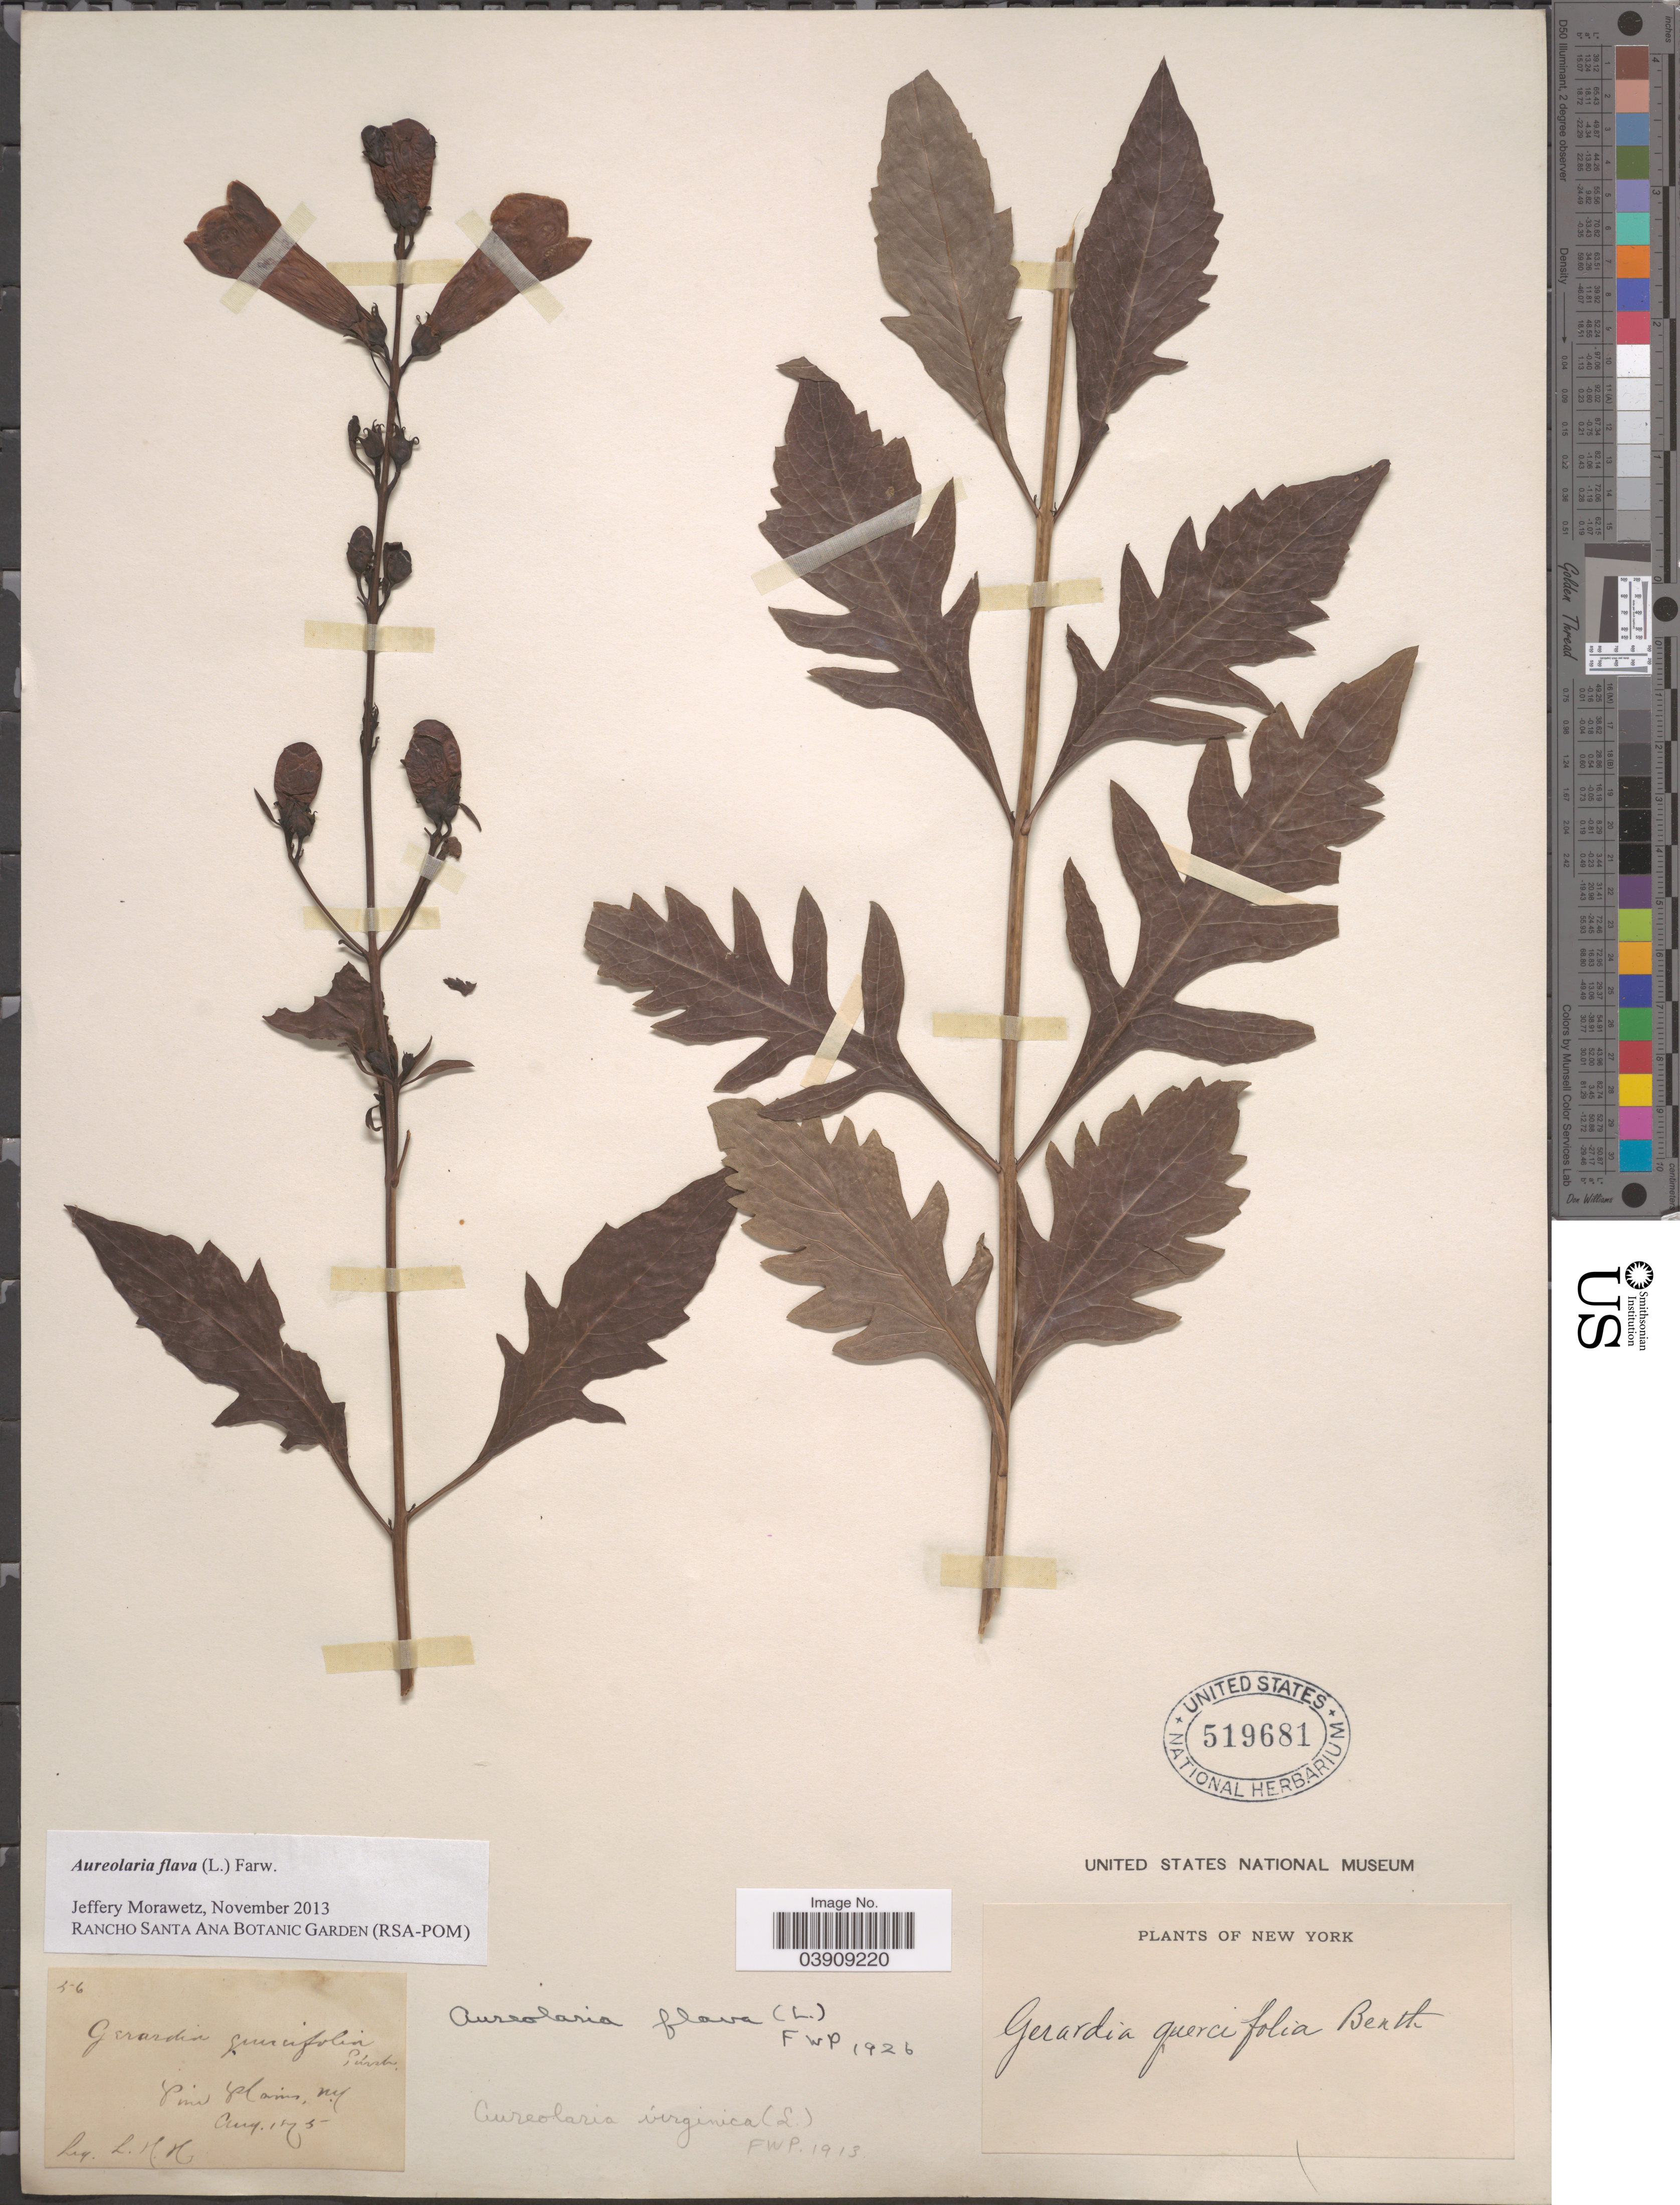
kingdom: Plantae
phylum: Tracheophyta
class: Magnoliopsida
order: Lamiales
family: Orobanchaceae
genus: Aureolaria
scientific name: Aureolaria flava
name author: (L.) Farw.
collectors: L. H. H.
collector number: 56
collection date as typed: Transcribed d/m/y: 1/8/75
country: United States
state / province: New York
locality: Pine Plains.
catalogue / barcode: US 519681